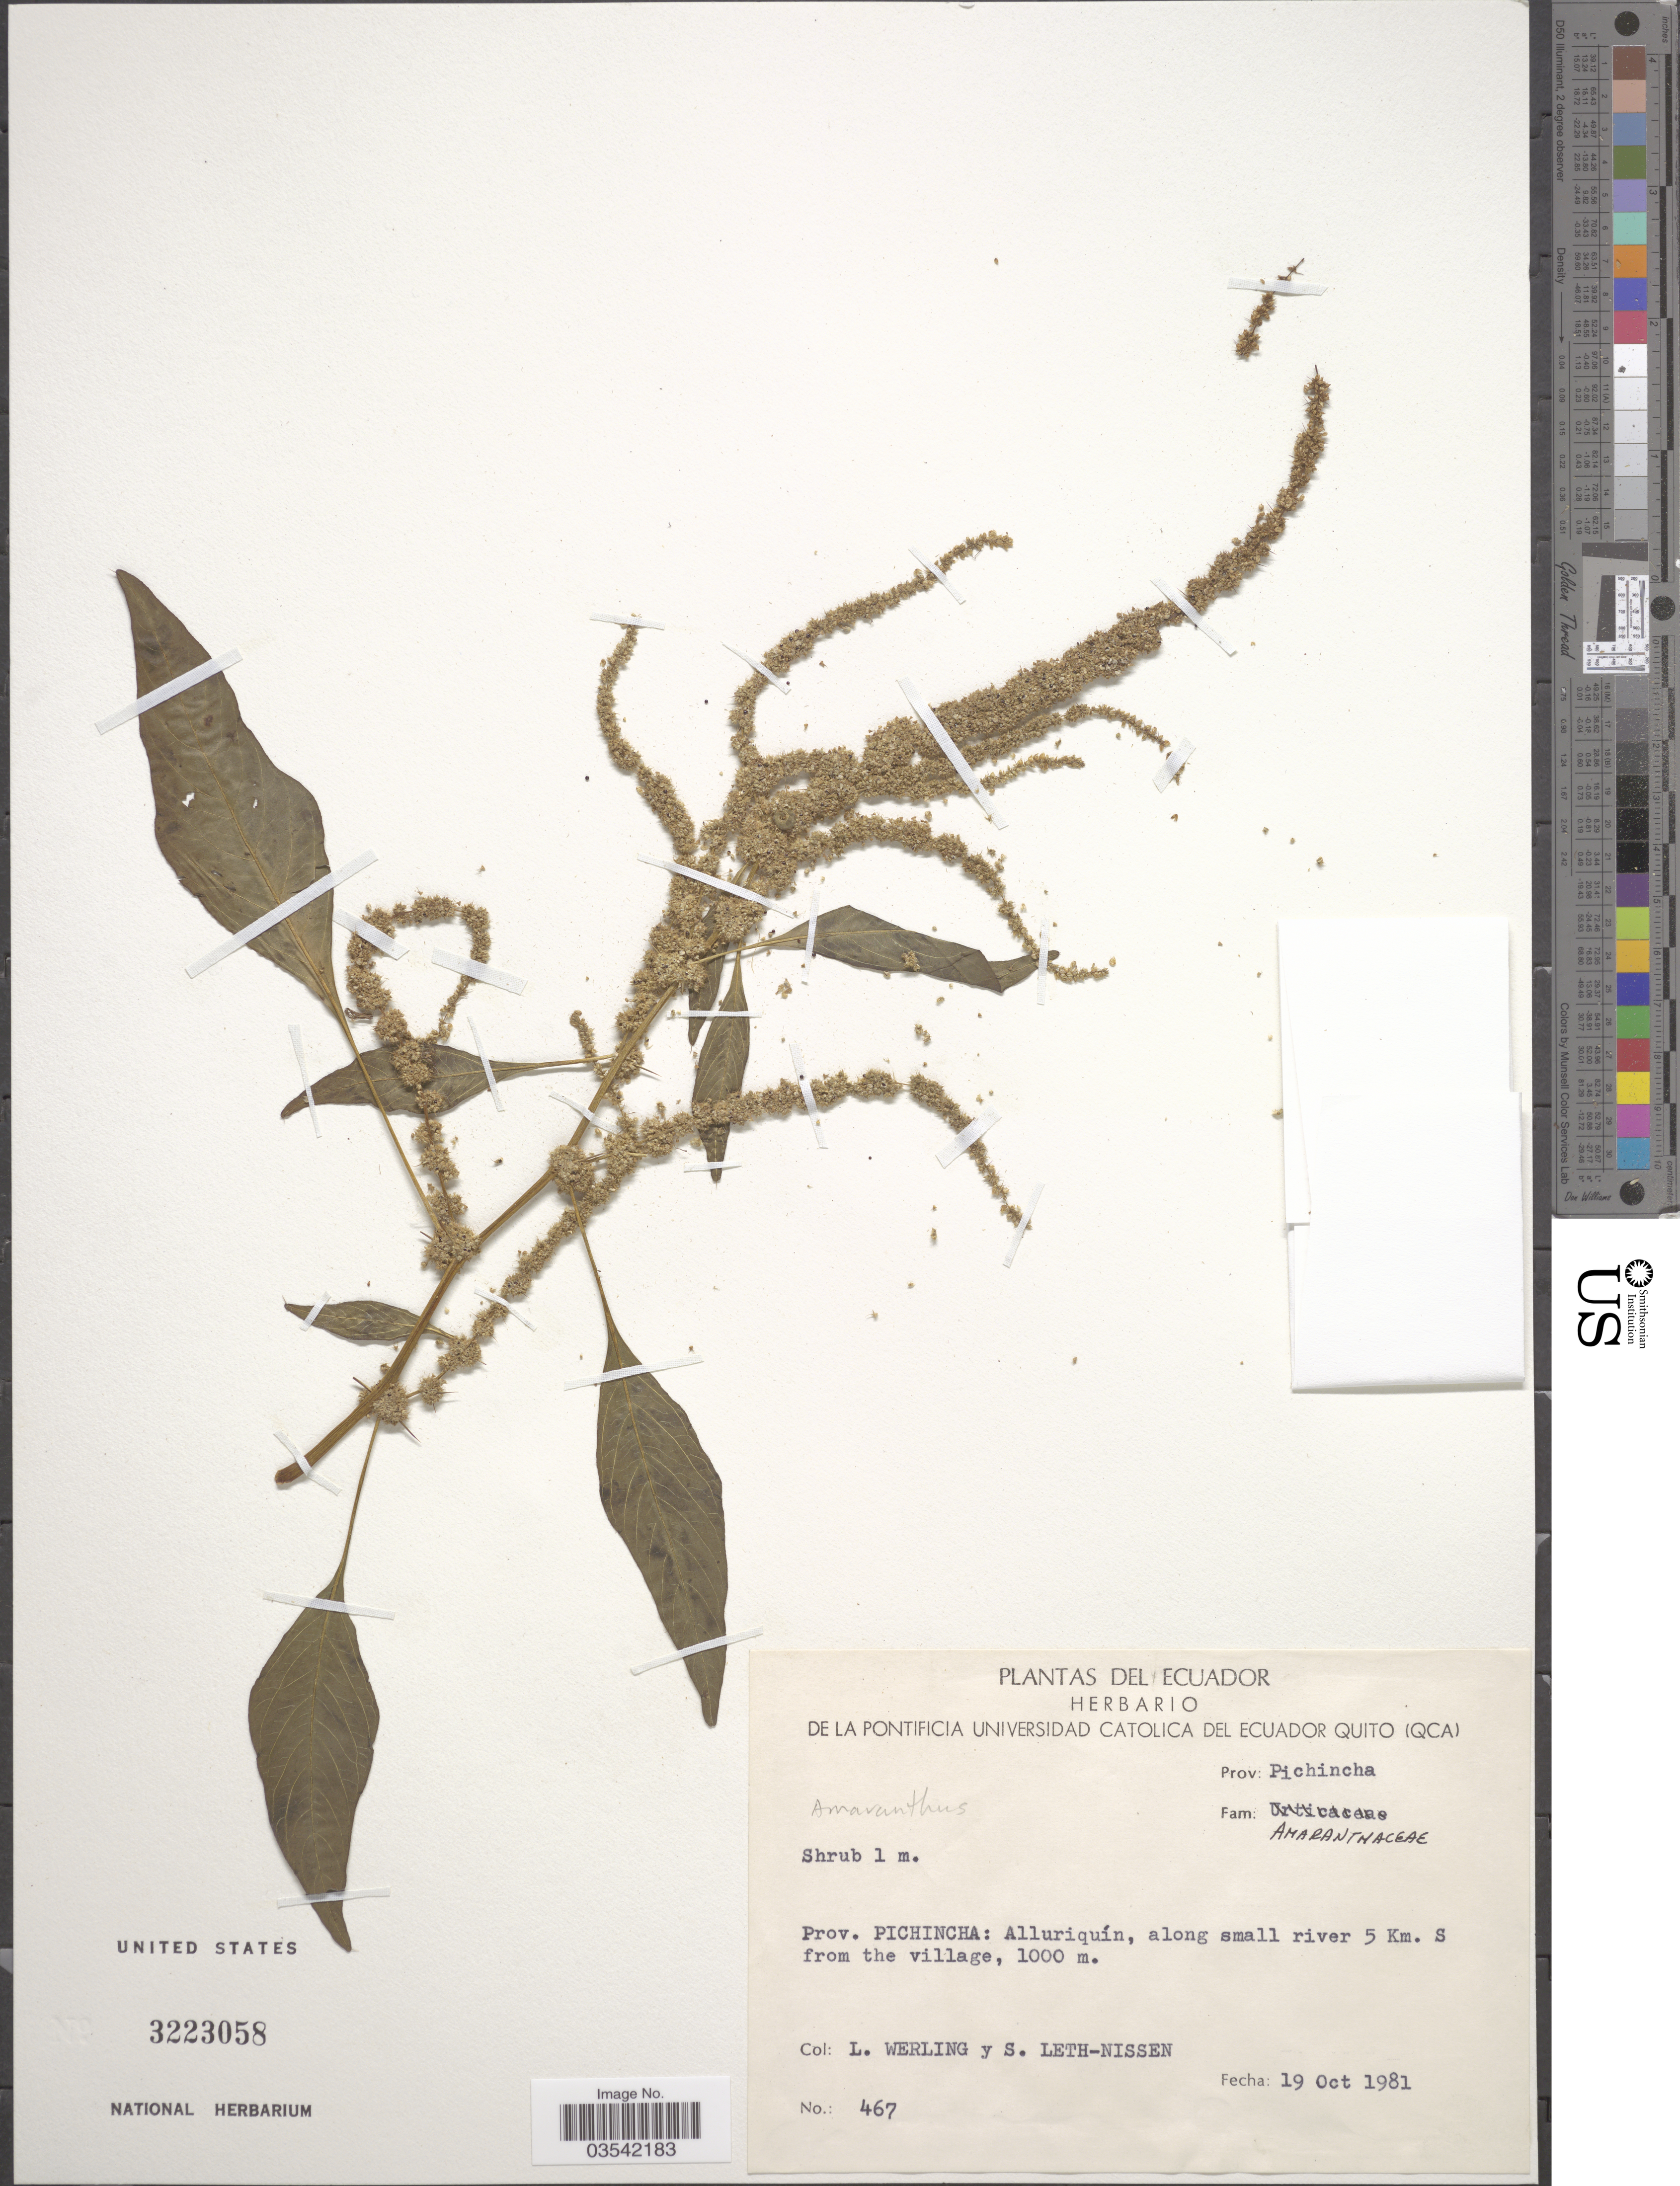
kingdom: Plantae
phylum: Tracheophyta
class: Magnoliopsida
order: Caryophyllales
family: Amaranthaceae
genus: Amaranthus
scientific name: Amaranthus sp.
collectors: L. Werling & S. Leth-Nissen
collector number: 467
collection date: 1981-10-19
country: Ecuador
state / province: Pichincha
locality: Alluriquín, along small river 5 Km. S from the village.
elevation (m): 1000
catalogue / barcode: US 3223058